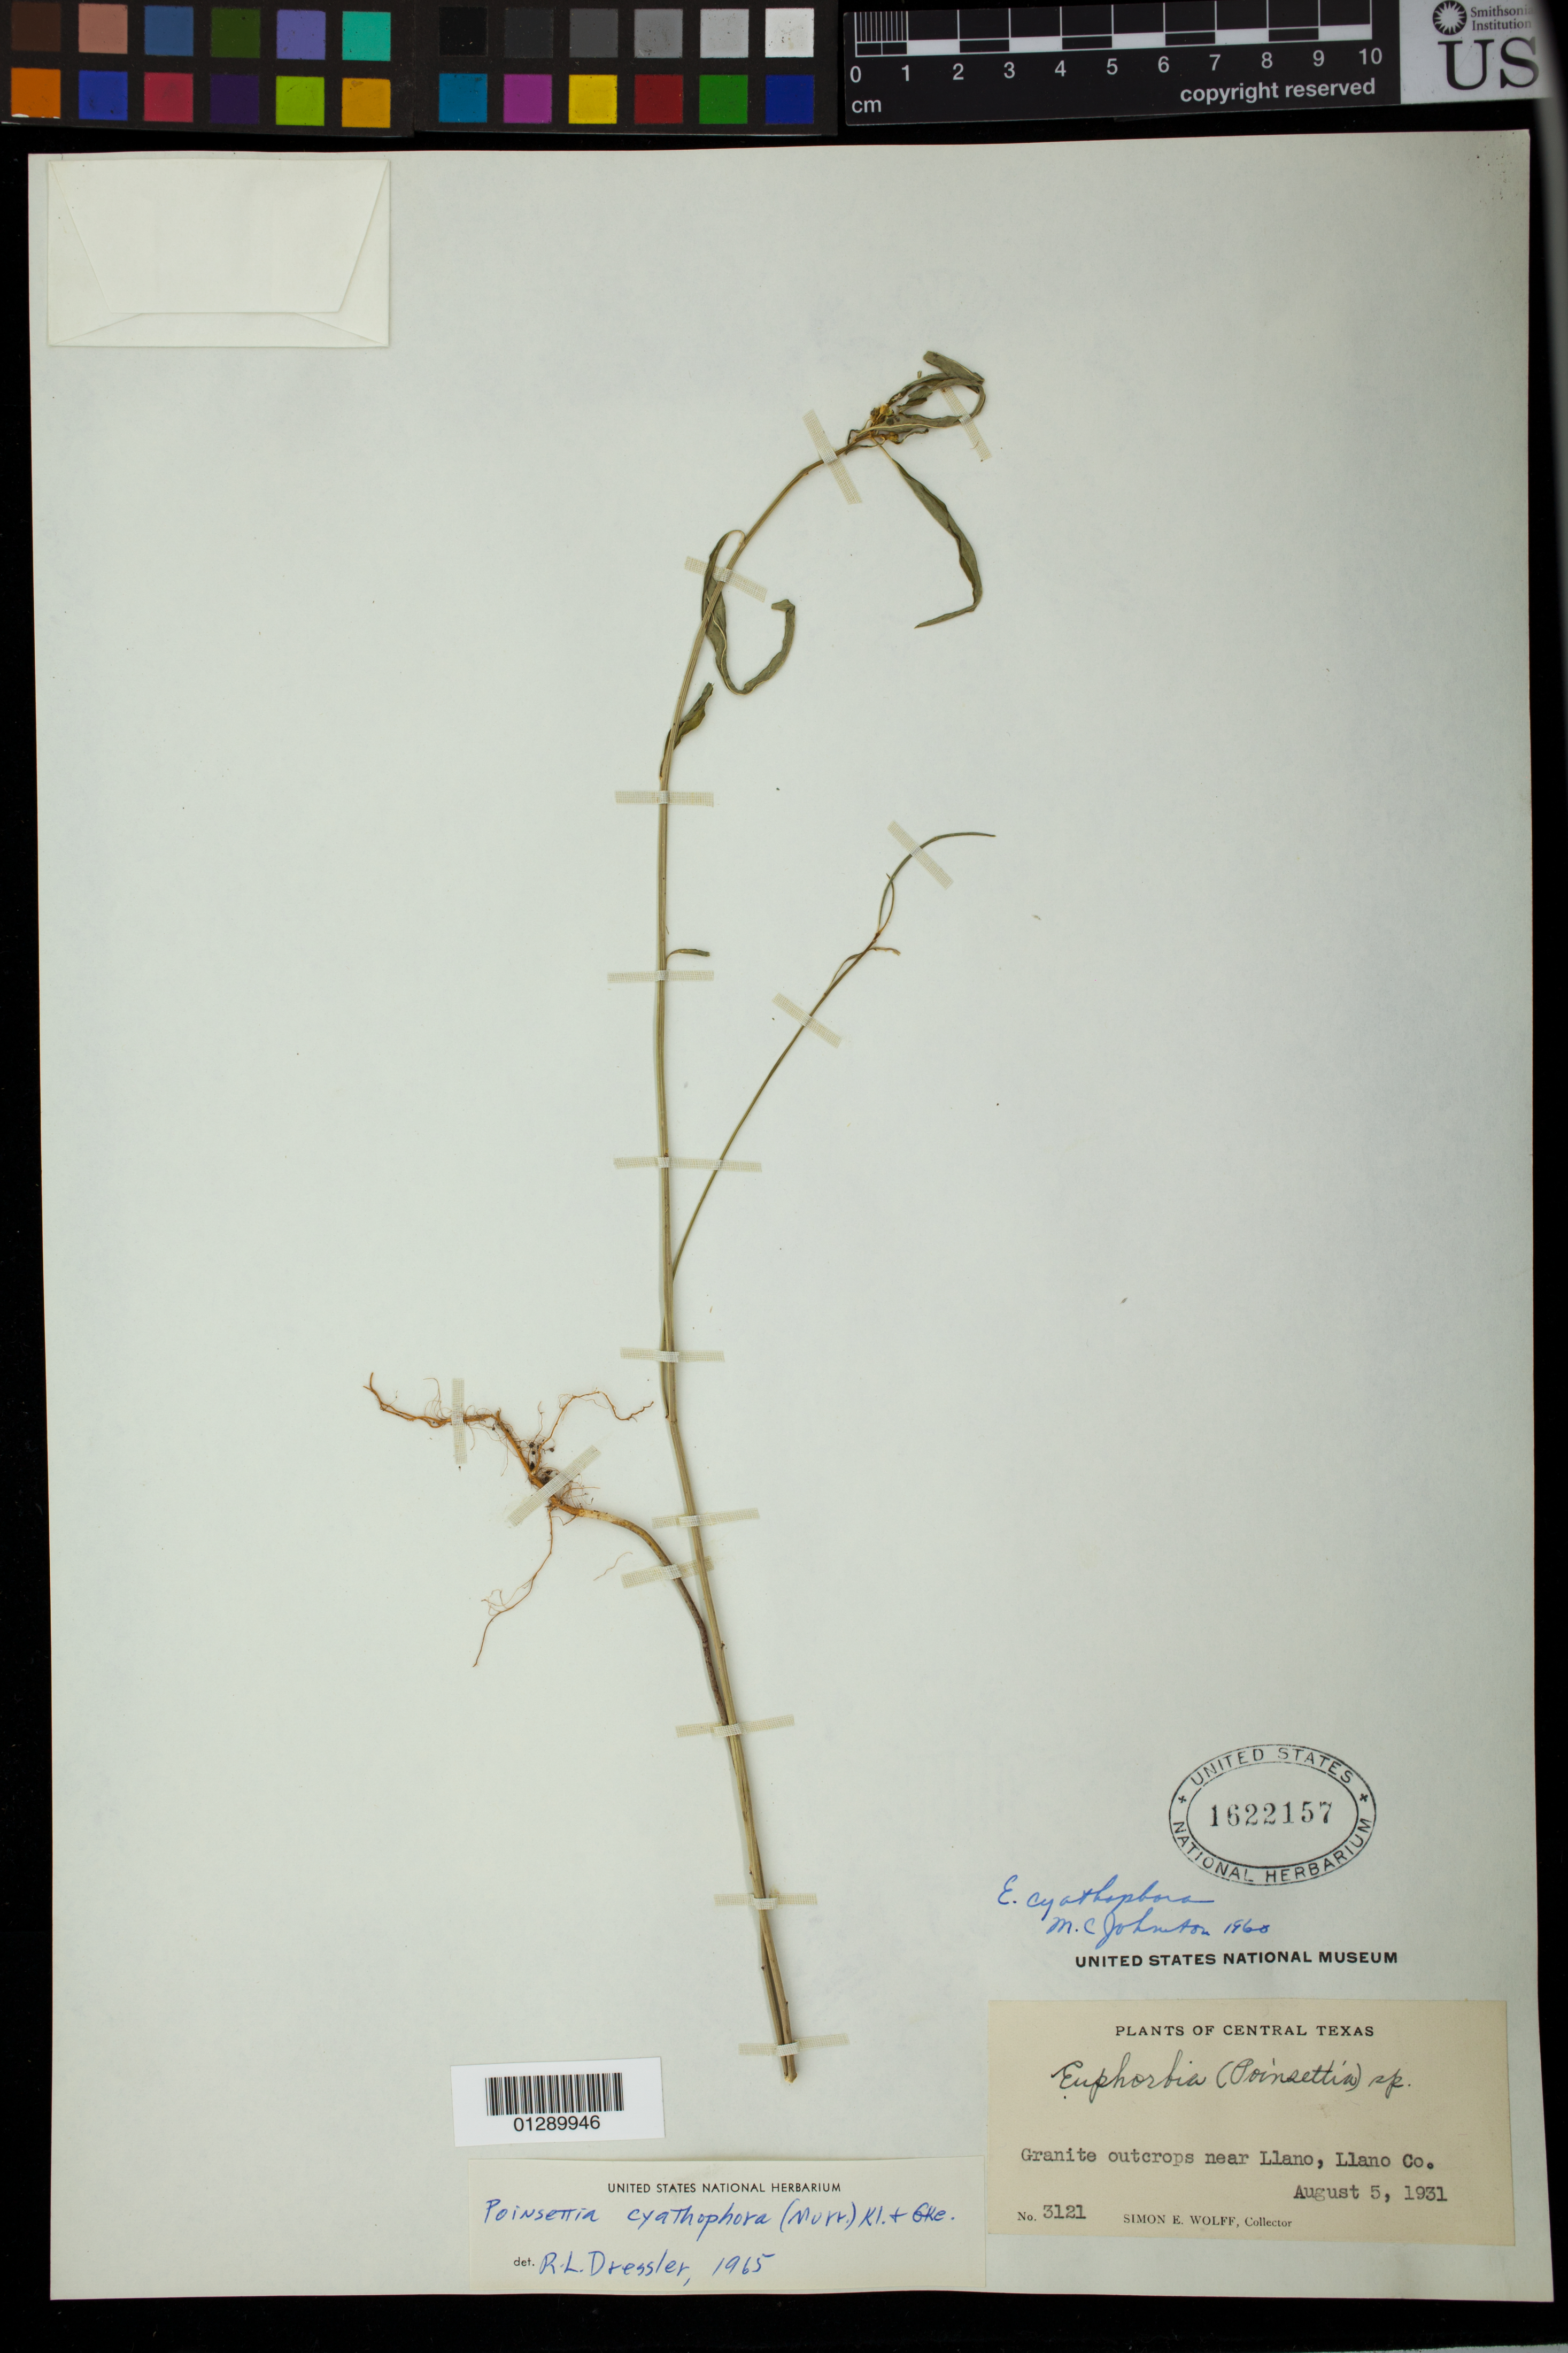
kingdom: Plantae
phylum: Tracheophyta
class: Magnoliopsida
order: Malpighiales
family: Euphorbiaceae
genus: Euphorbia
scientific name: Euphorbia heterophylla var. cyathophora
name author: (Murr.) Griseb.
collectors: S. E. Wolff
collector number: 3121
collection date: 1931-08-05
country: United States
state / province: Texas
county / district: Llano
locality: Near Llano.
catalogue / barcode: US 1622157